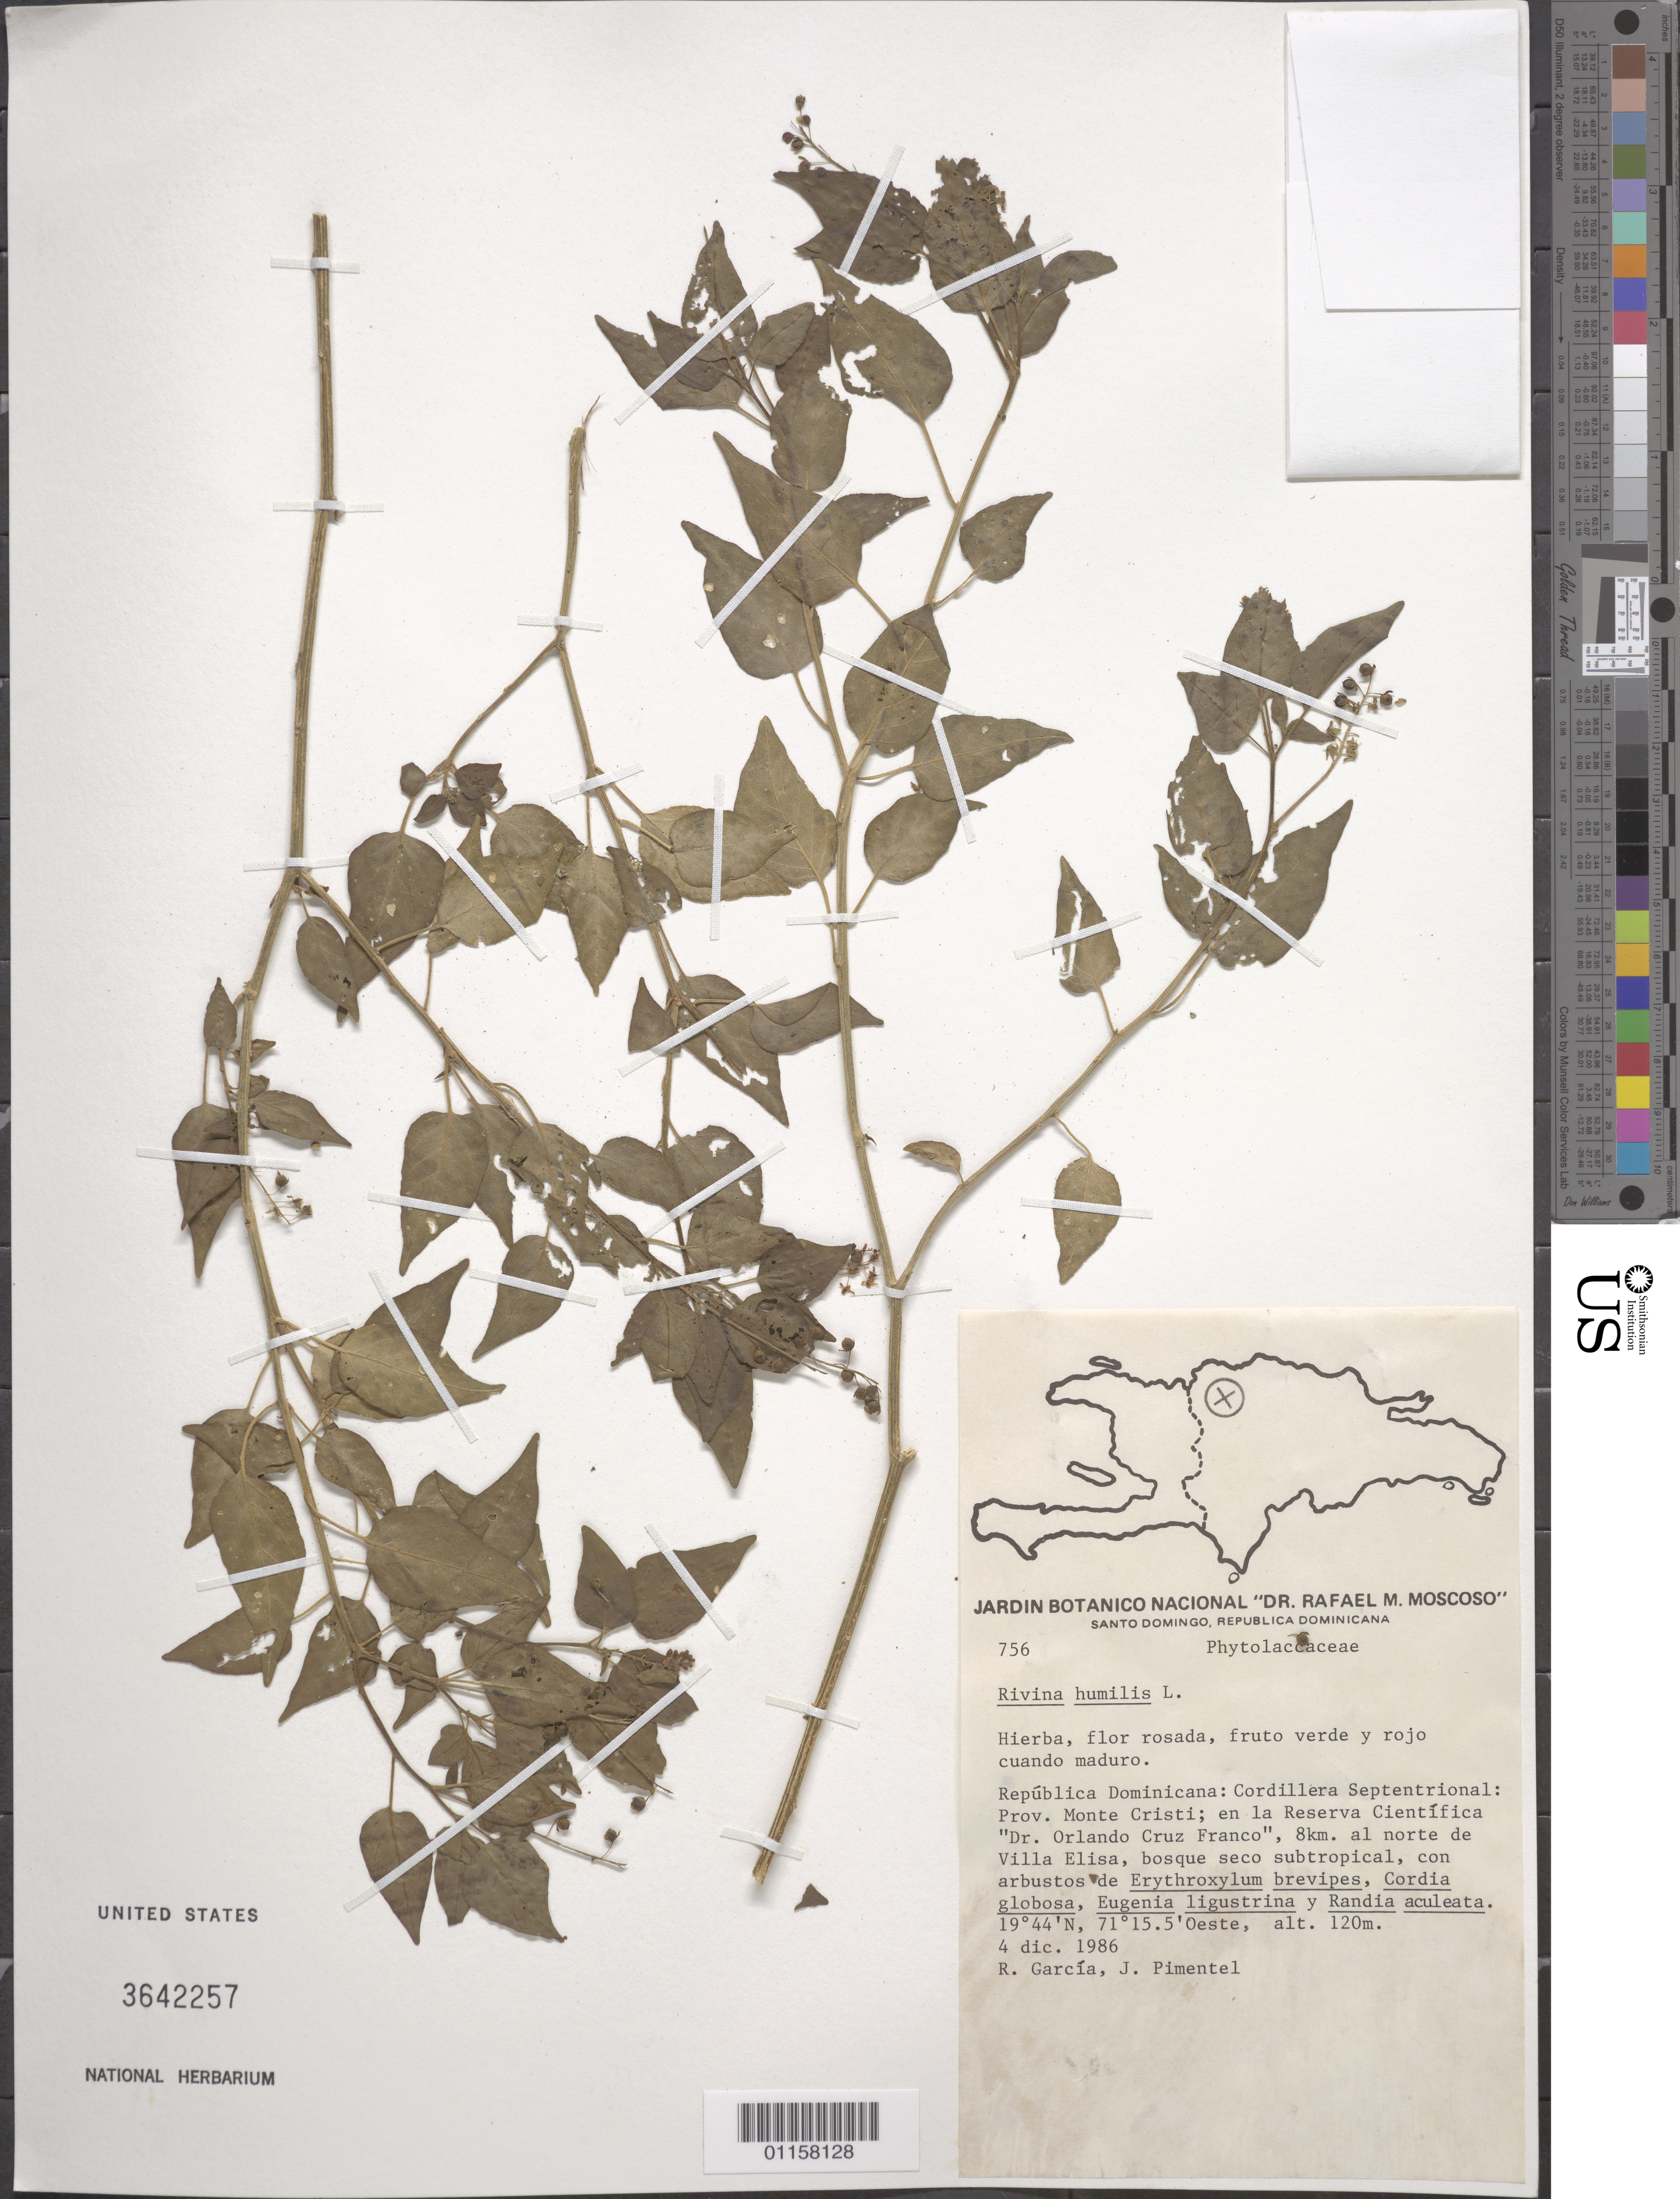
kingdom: Plantae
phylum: Tracheophyta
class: Magnoliopsida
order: Caryophyllales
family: Phytolaccaceae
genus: Rivina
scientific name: Rivina humilis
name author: L.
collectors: R. G. García & J. Pimentel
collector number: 756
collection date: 1986-12-04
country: Dominican Republic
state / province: Monte Cristi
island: Hispaniola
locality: Cordillera Septentrional, en la Reserva Científica "Dr. orlando Cruz Franco", 8 km al norte de Villa Elisa.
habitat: Bosque seco subtropical, con arbustos de Erythroxylum brevipes, Cordia globosa, Eugenia ligustrina, y Randia aculeata.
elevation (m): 120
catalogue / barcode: US 3642257